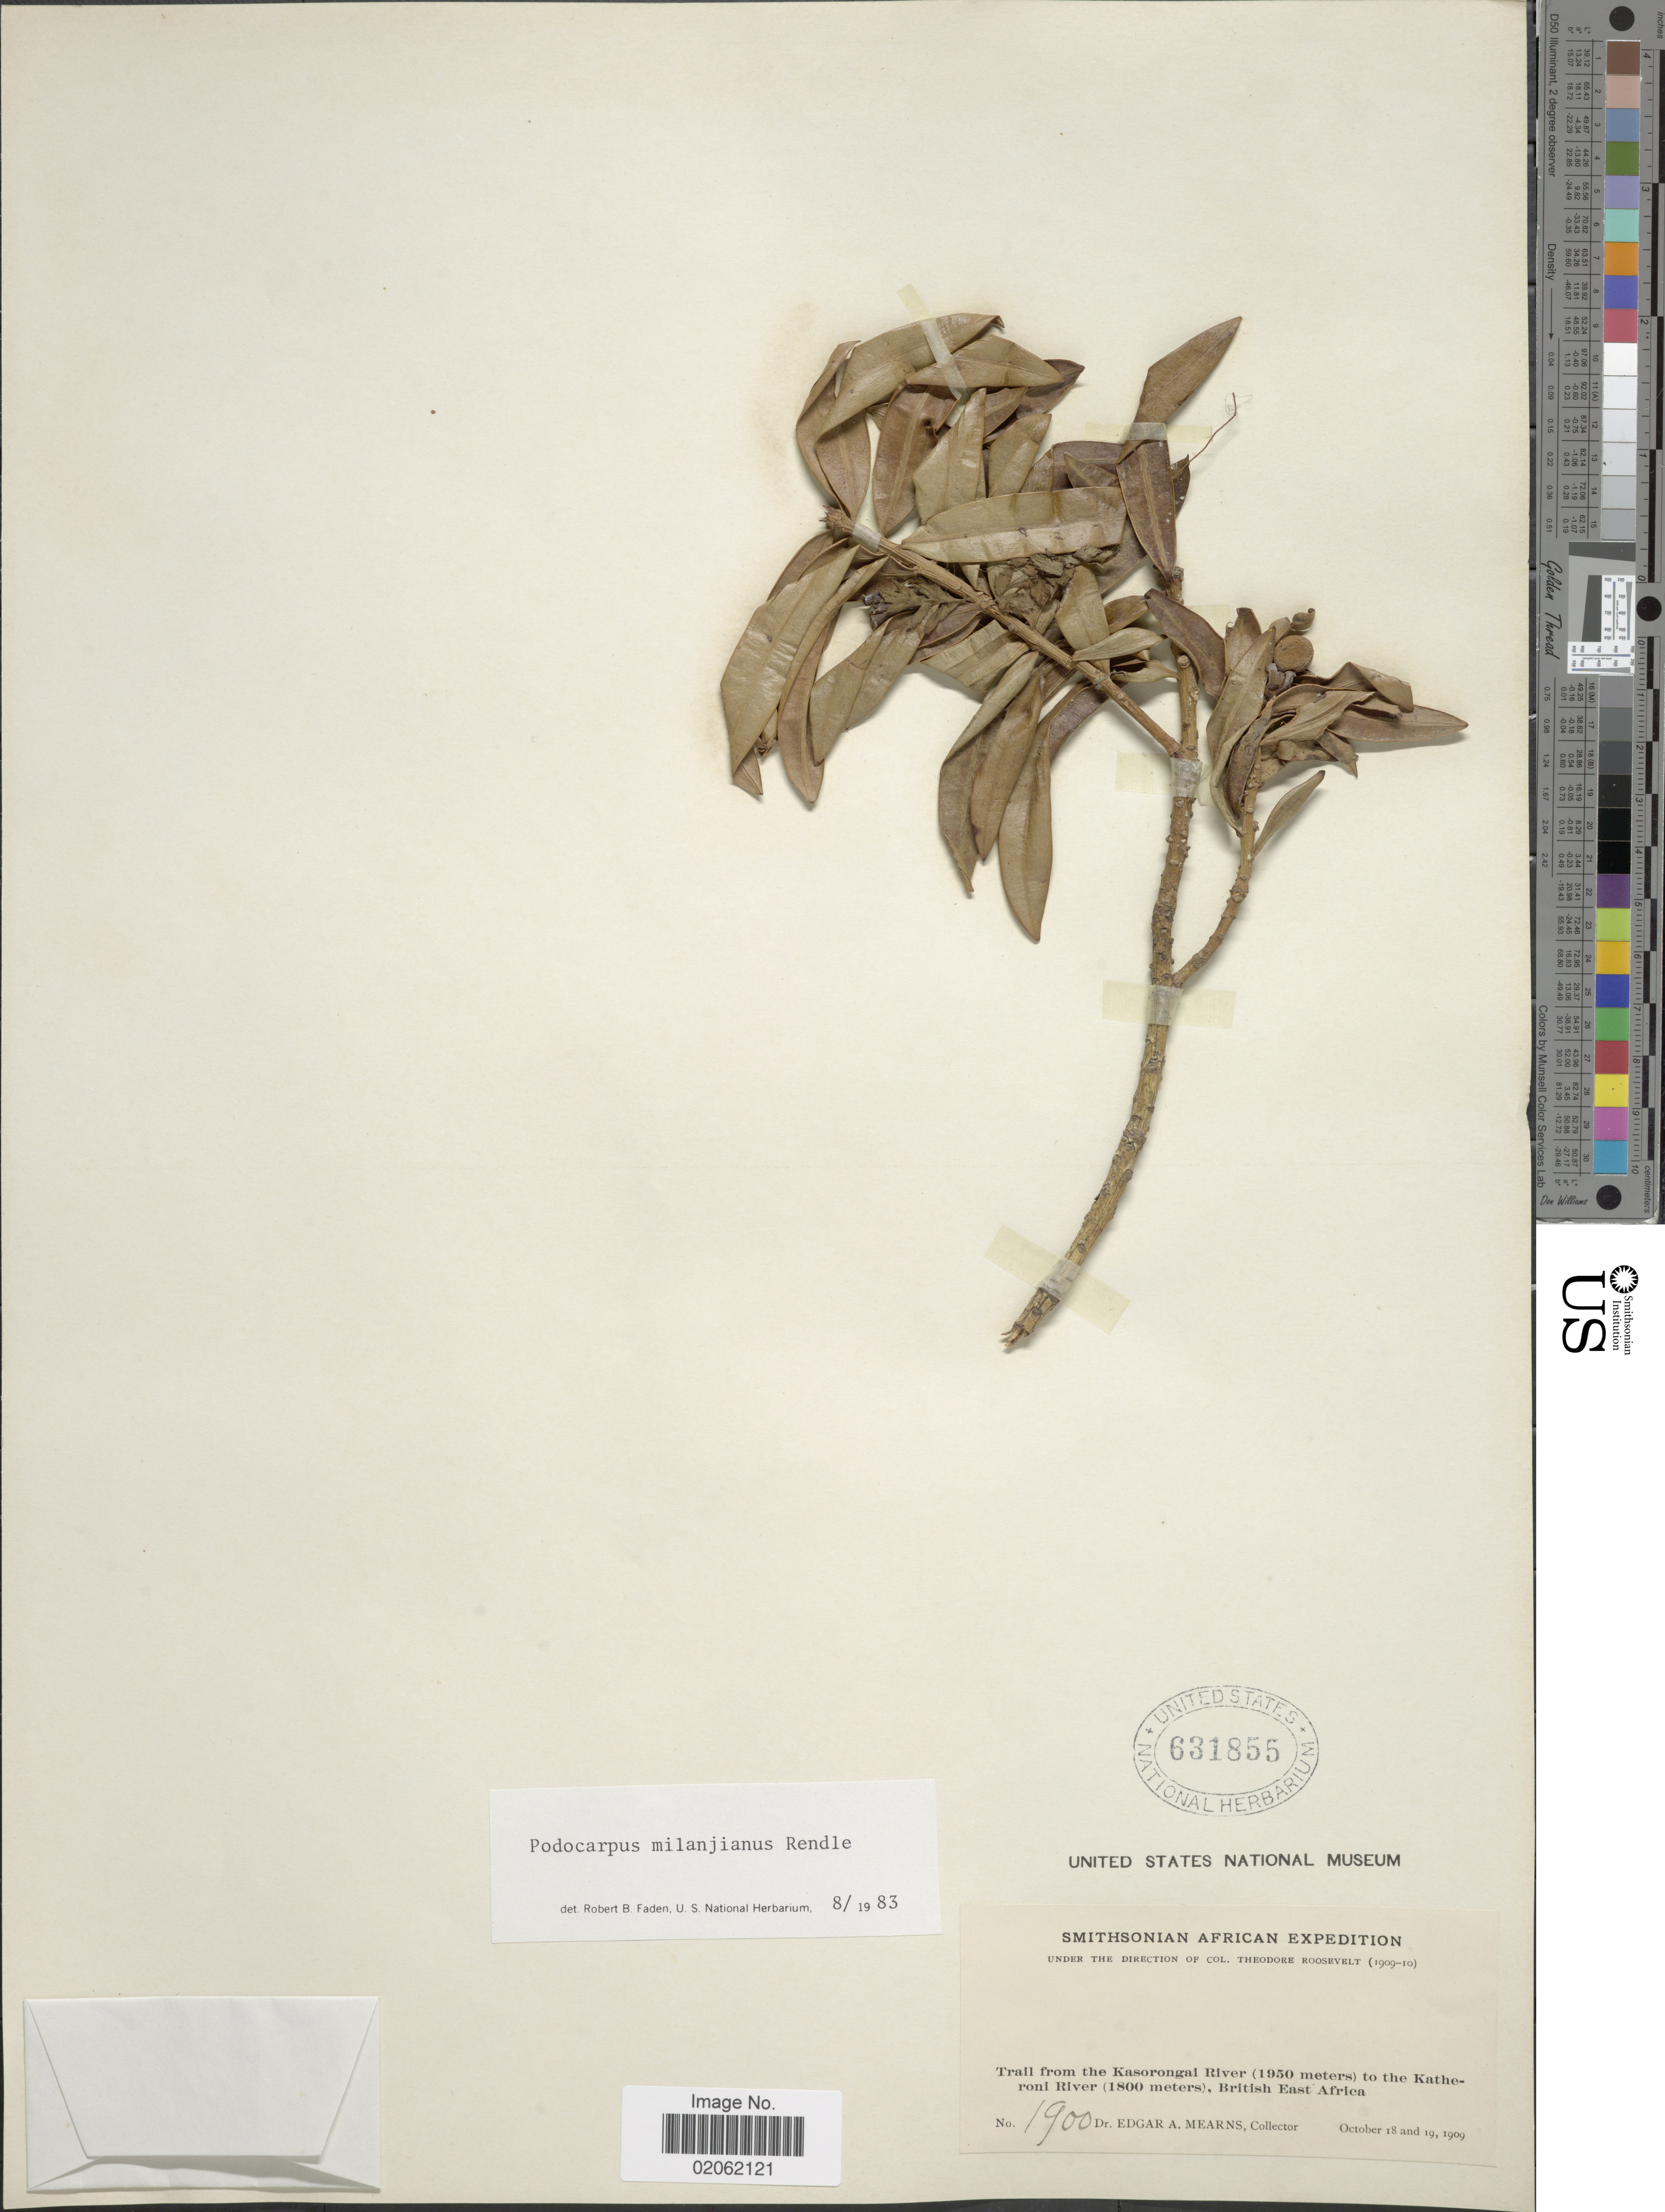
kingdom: Plantae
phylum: Tracheophyta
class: Pinopsida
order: Pinales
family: Podocarpaceae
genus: Podocarpus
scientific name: Podocarpus milanjianus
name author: Rendle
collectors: E. A. Mearns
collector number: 1900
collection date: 1909-10-18/1909-10-19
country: Kenya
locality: Trail from the Kasorongai River to the Katheroni River, British East Africa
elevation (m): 1800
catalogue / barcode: US 631855